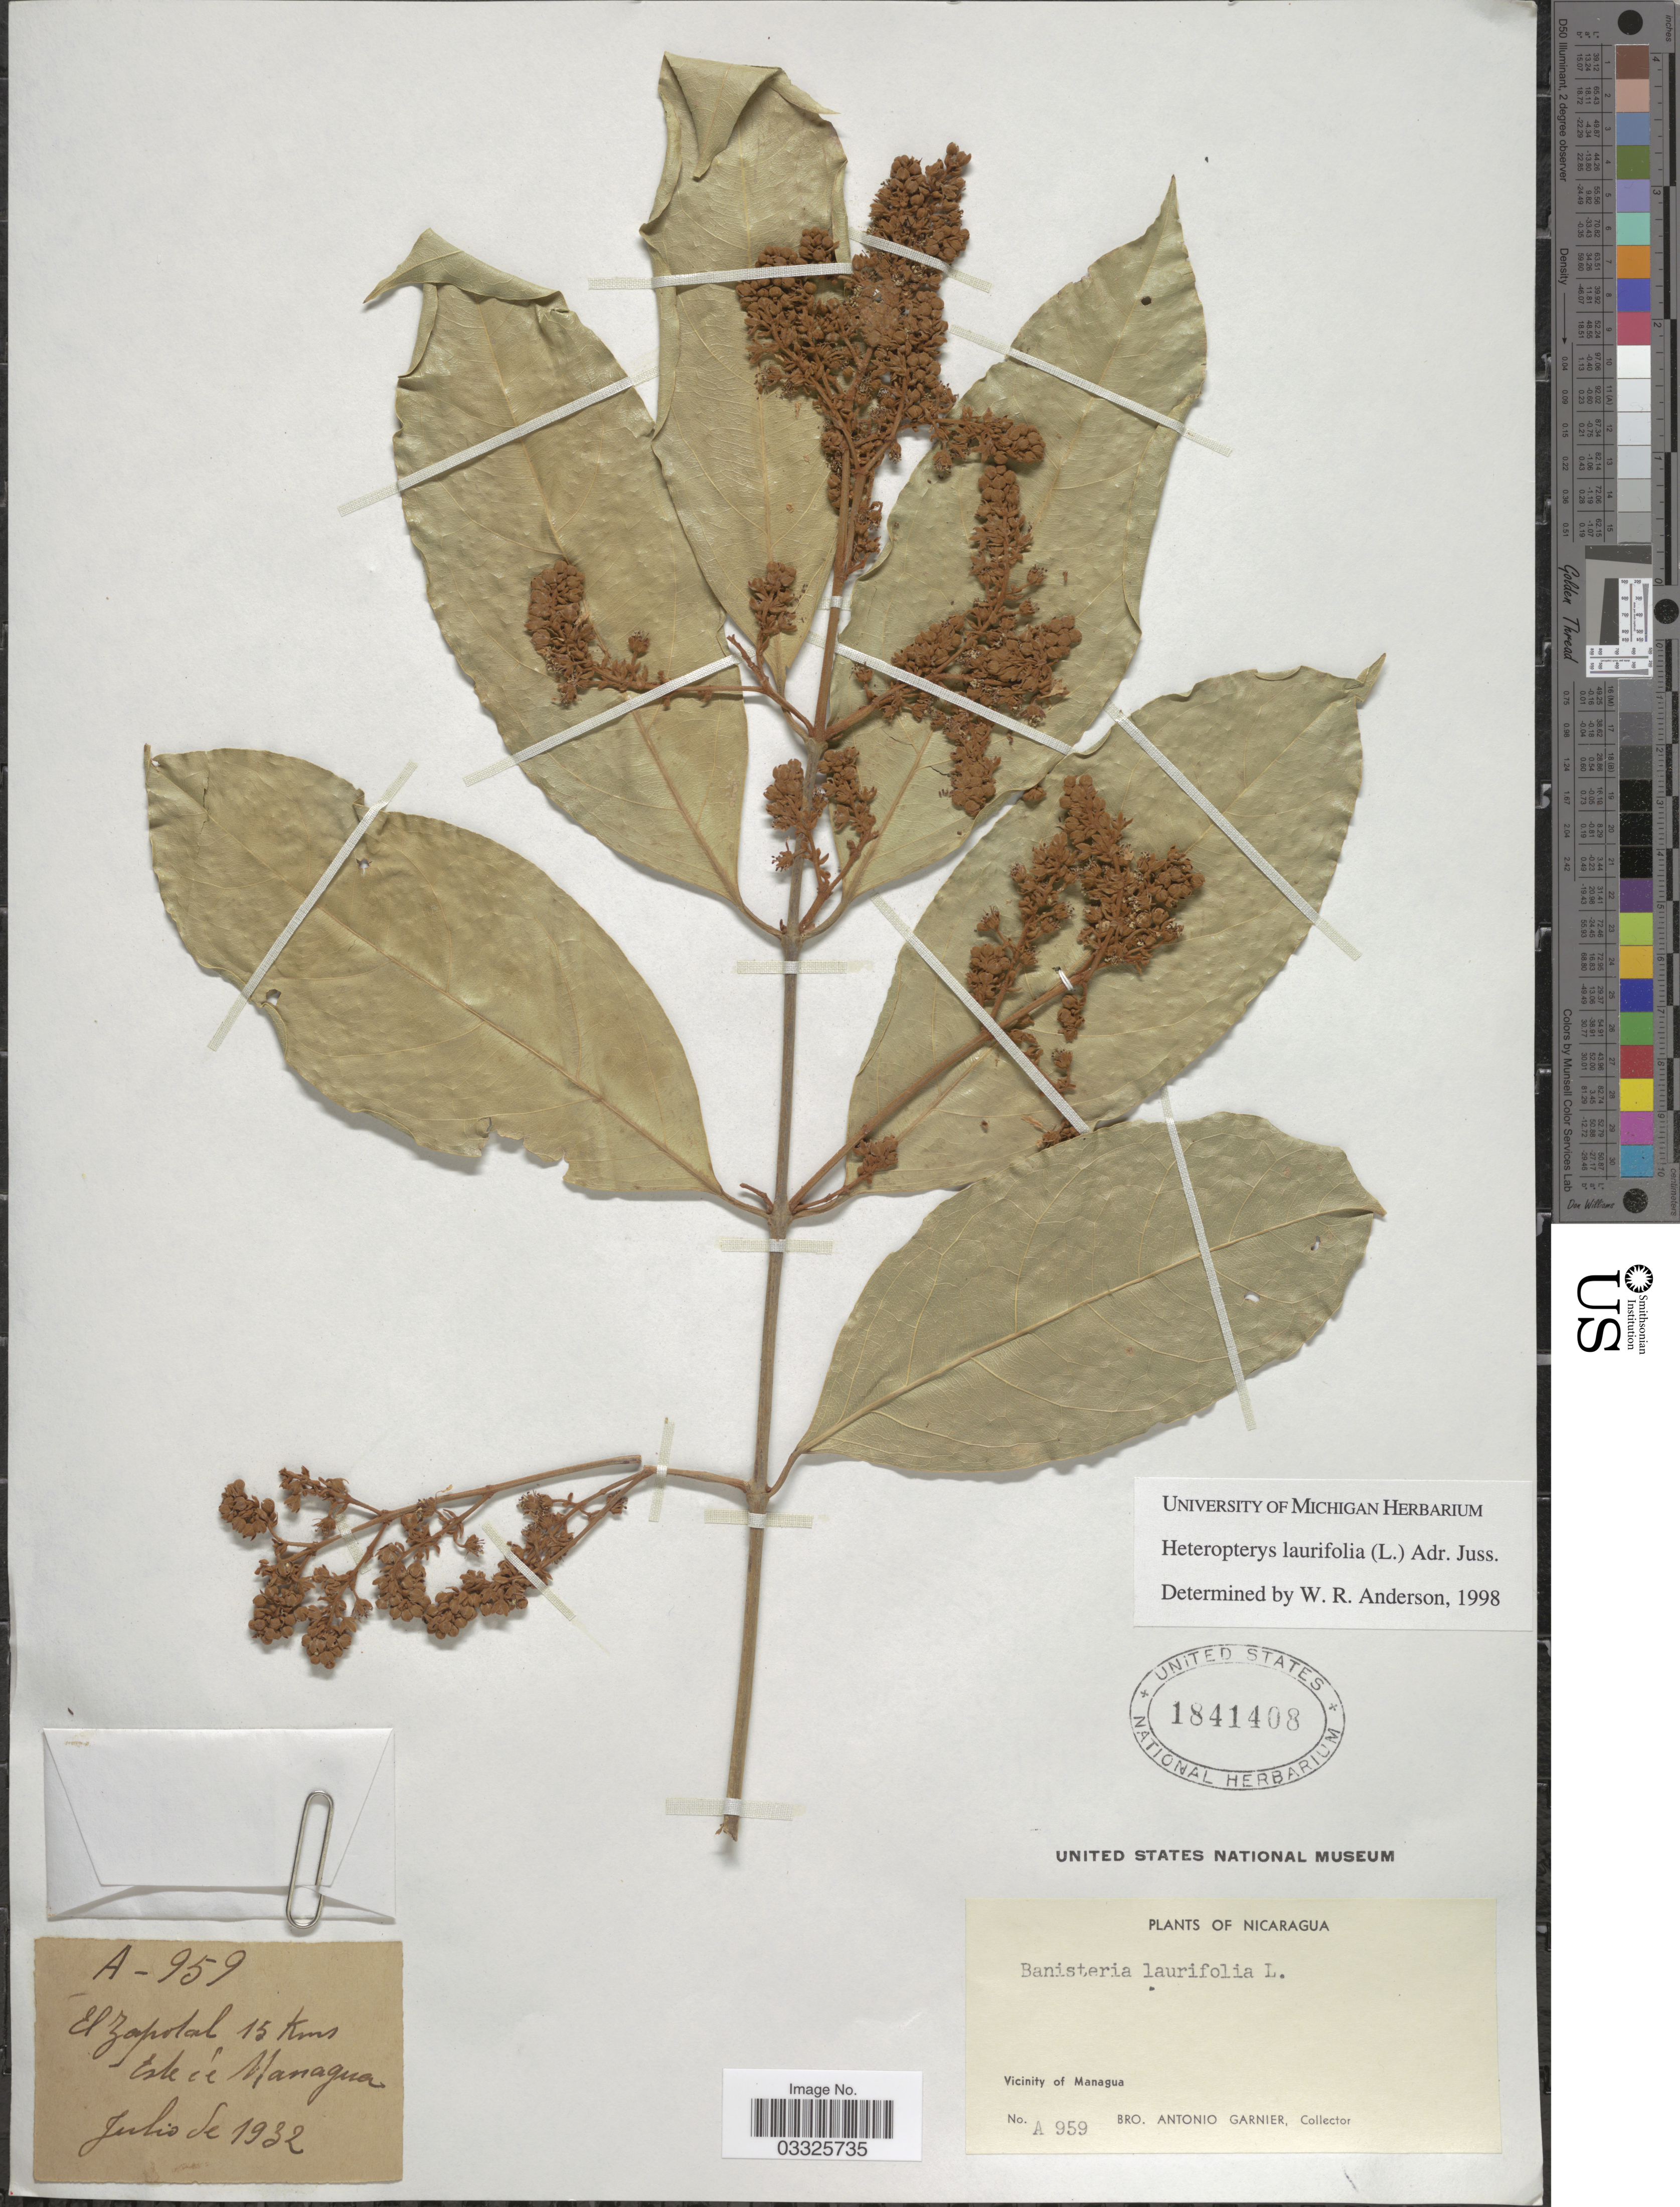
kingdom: Plantae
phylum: Tracheophyta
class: Magnoliopsida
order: Malpighiales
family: Malpighiaceae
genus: Heteropterys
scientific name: Heteropterys laurifolia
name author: (L.) A. Juss.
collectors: Bro. A. Garnier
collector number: A959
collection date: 1932-07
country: Nicaragua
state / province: Managua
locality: Vicinity of Managua. El Zapotal 15 Kms Este de Managua.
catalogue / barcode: US 1841408